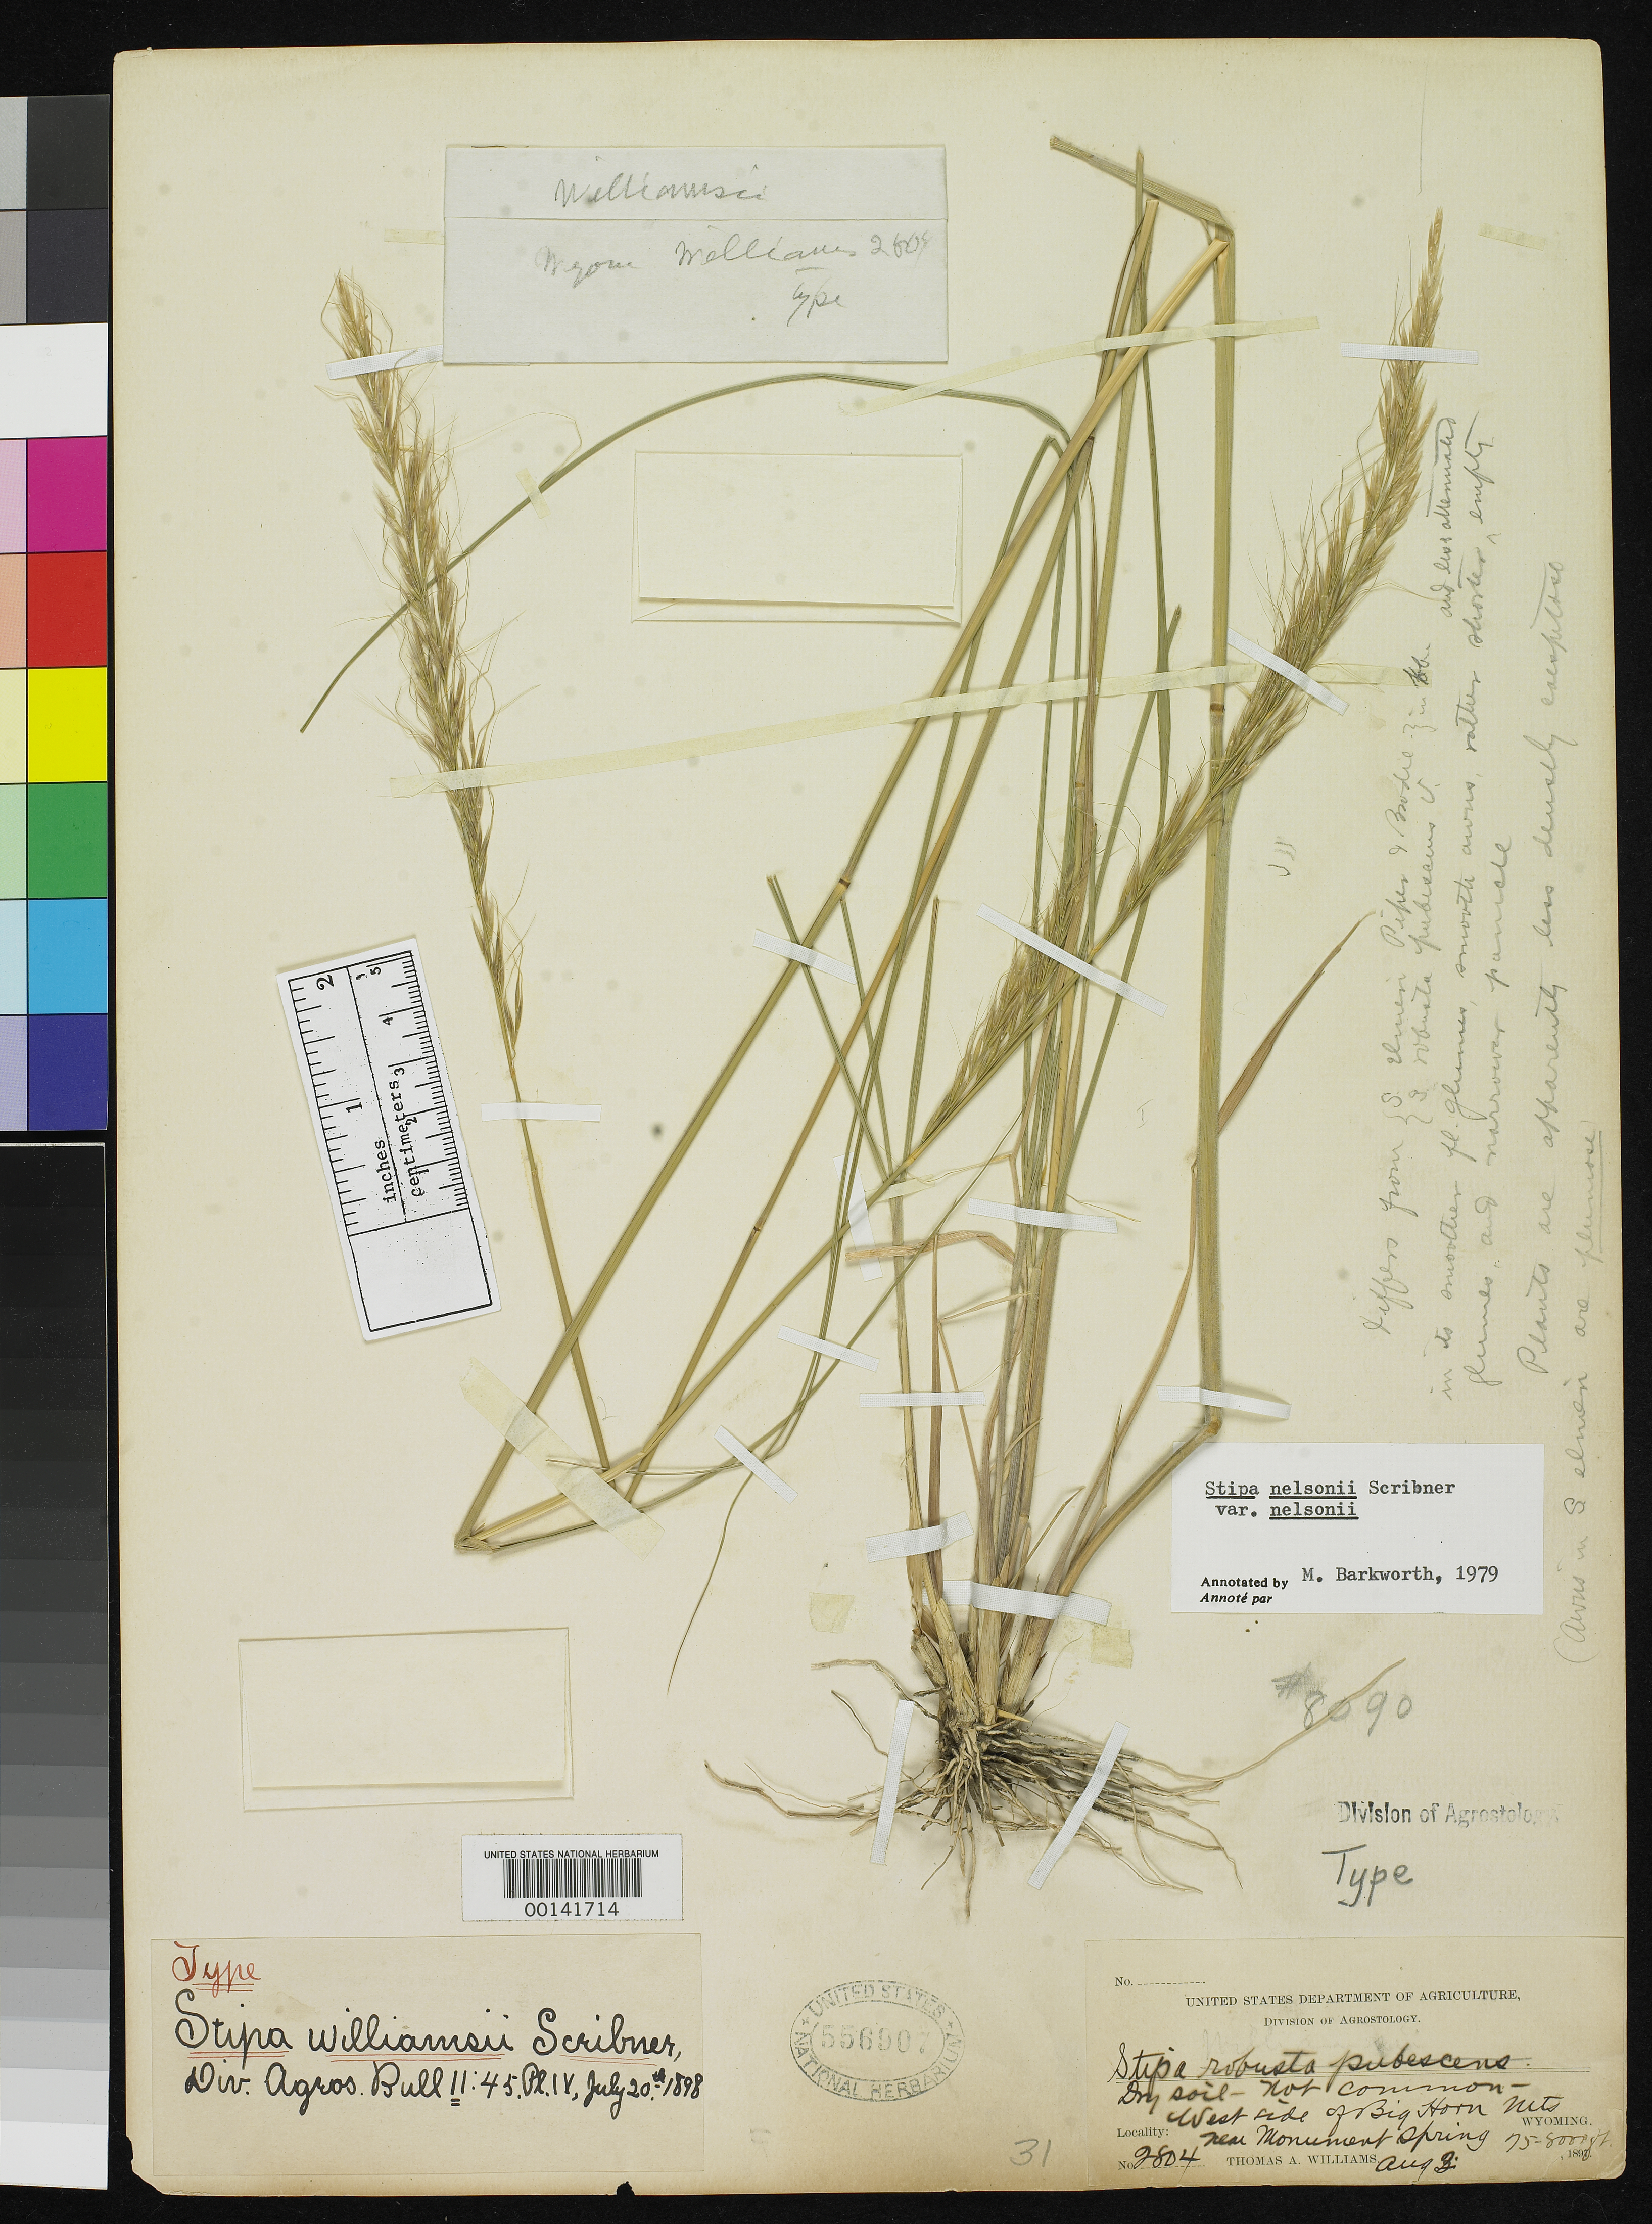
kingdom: Plantae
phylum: Tracheophyta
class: Liliopsida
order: Poales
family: Poaceae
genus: Stipa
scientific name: Stipa williamsii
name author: Scribn.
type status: Isotype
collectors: T. A. Williams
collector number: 2804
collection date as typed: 03 Aug 1897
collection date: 1897-08-03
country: United States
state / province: Wyoming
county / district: Sheridan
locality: W side of Big Horn Mts.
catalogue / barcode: US 556907